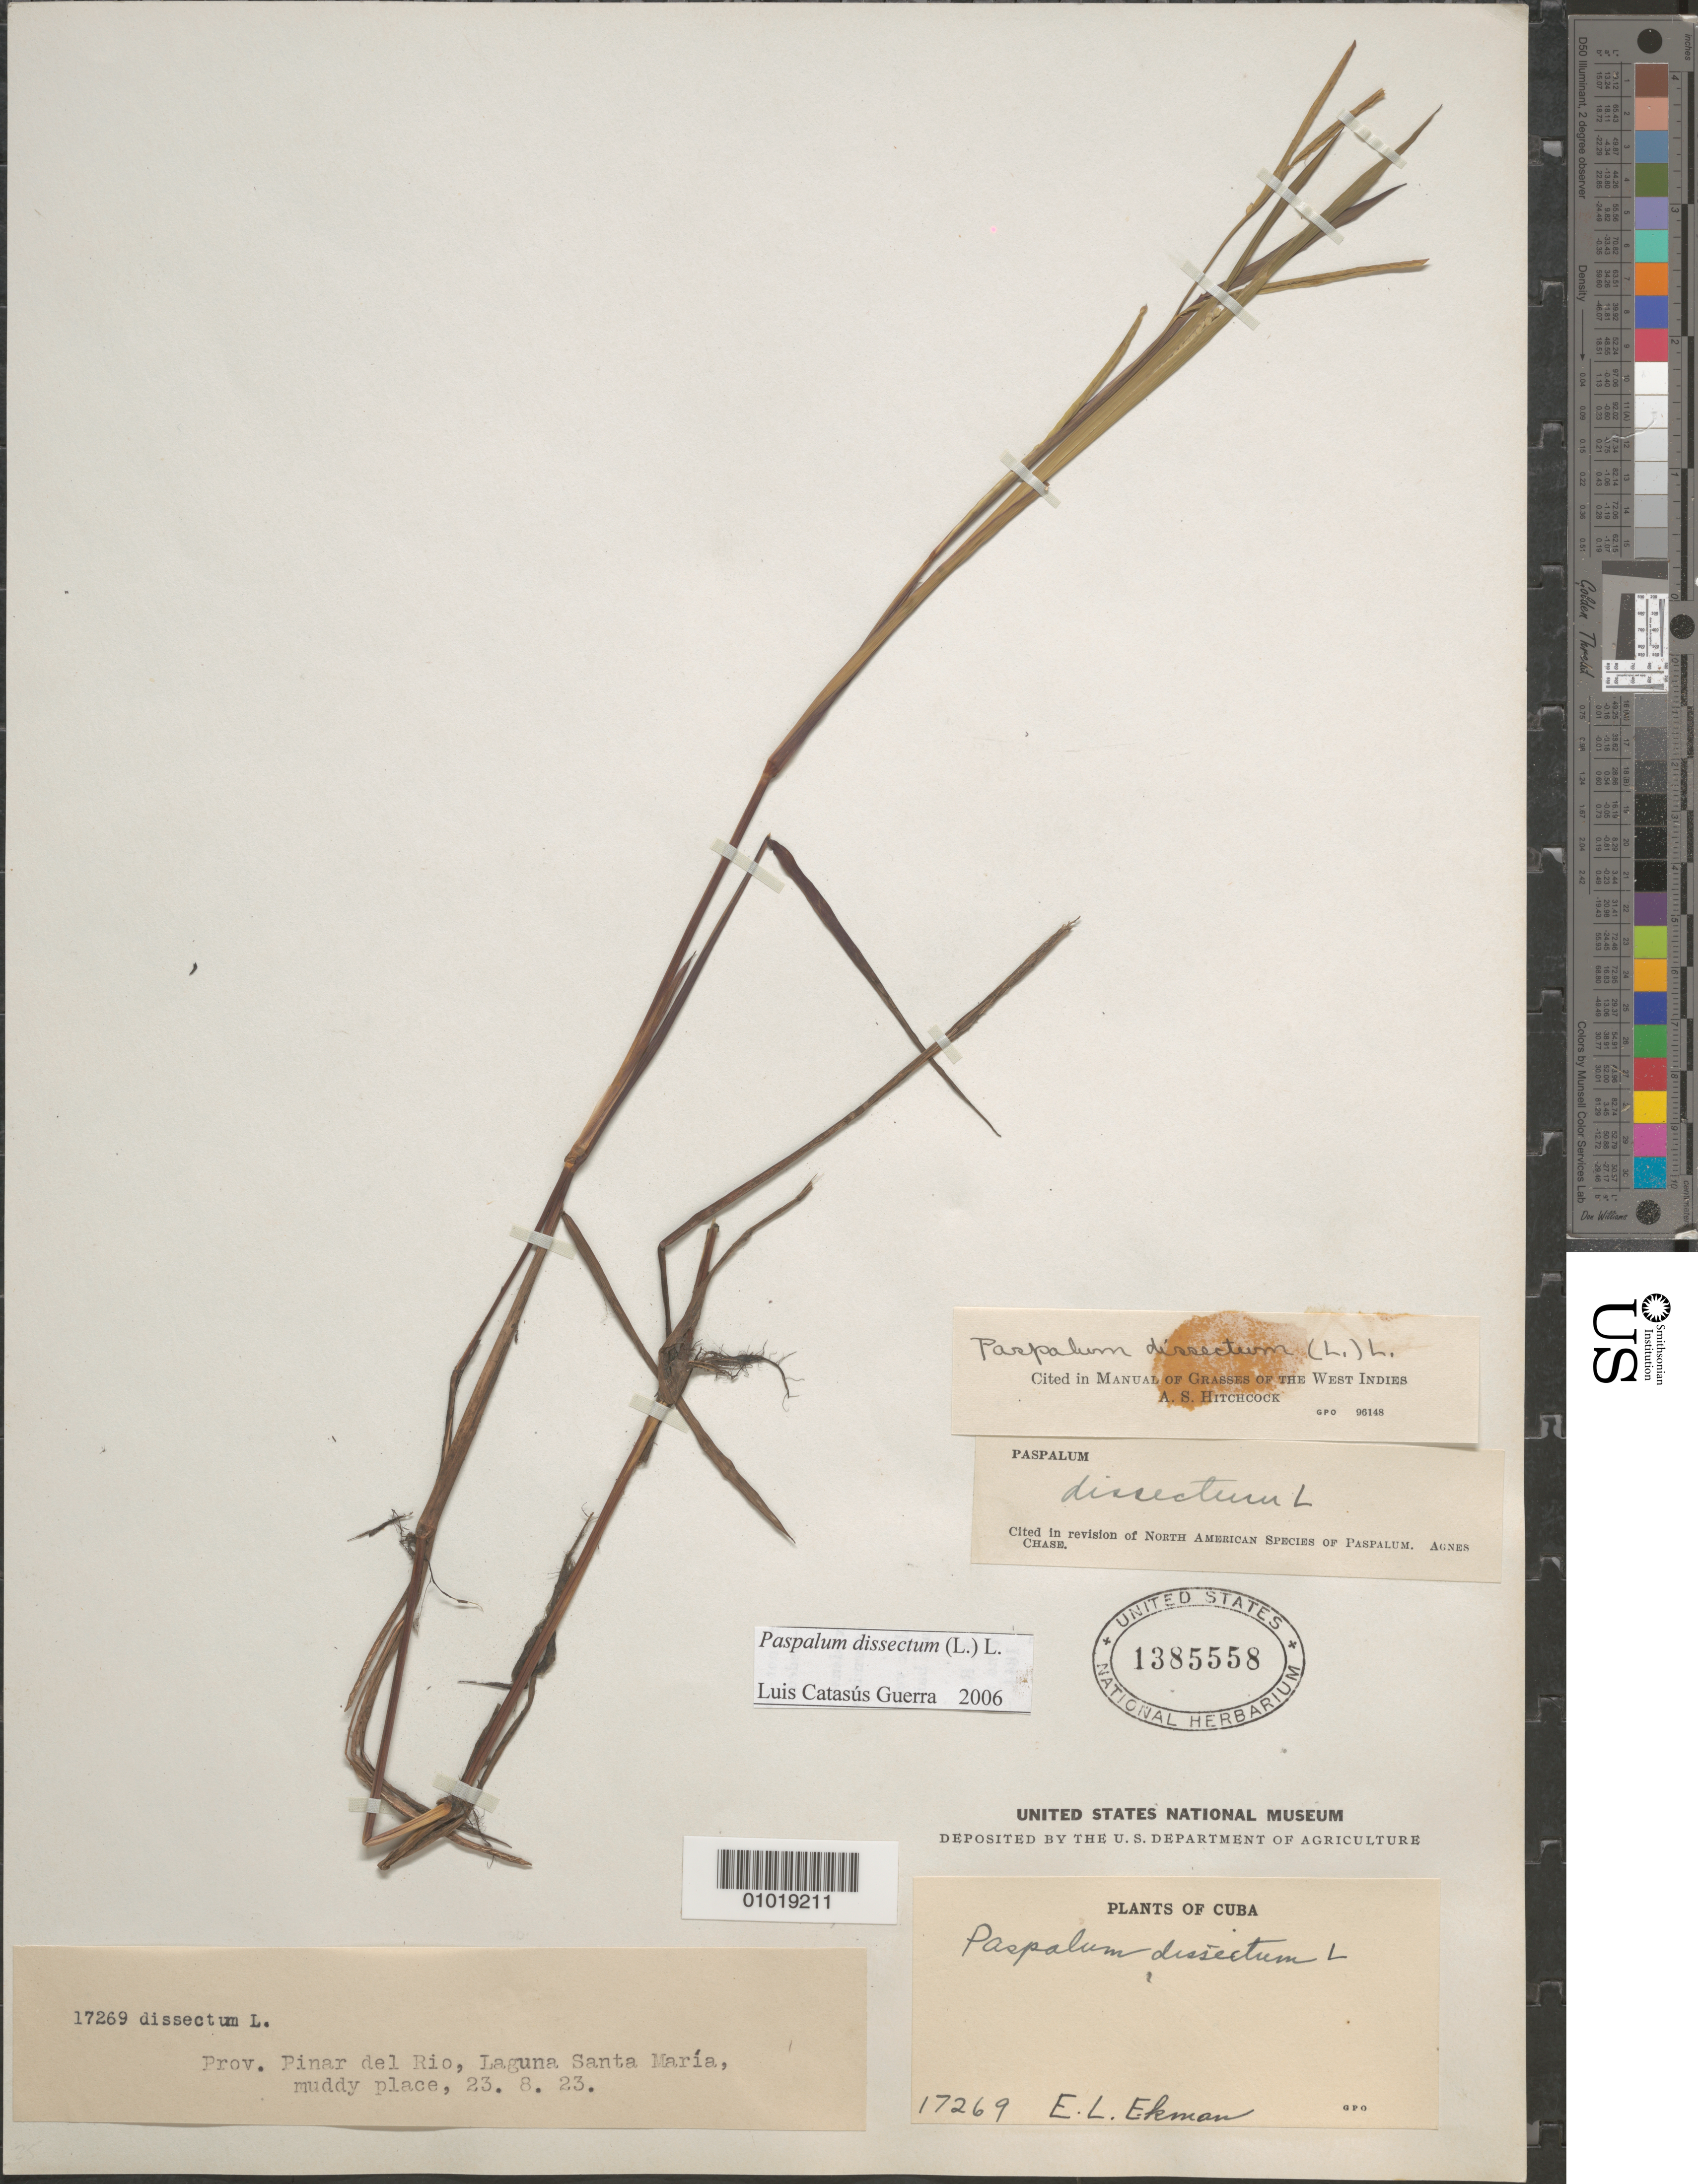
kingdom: Plantae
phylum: Tracheophyta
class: Liliopsida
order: Poales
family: Poaceae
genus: Paspalum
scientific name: Paspalum dissectum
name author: (L.) L.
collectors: E. L. Ekman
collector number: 17269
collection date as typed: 23 Aug 1923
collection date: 1923-08-23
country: Cuba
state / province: Pinar del Rio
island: Cuba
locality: Laguna Santa Maria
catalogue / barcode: US 1385558